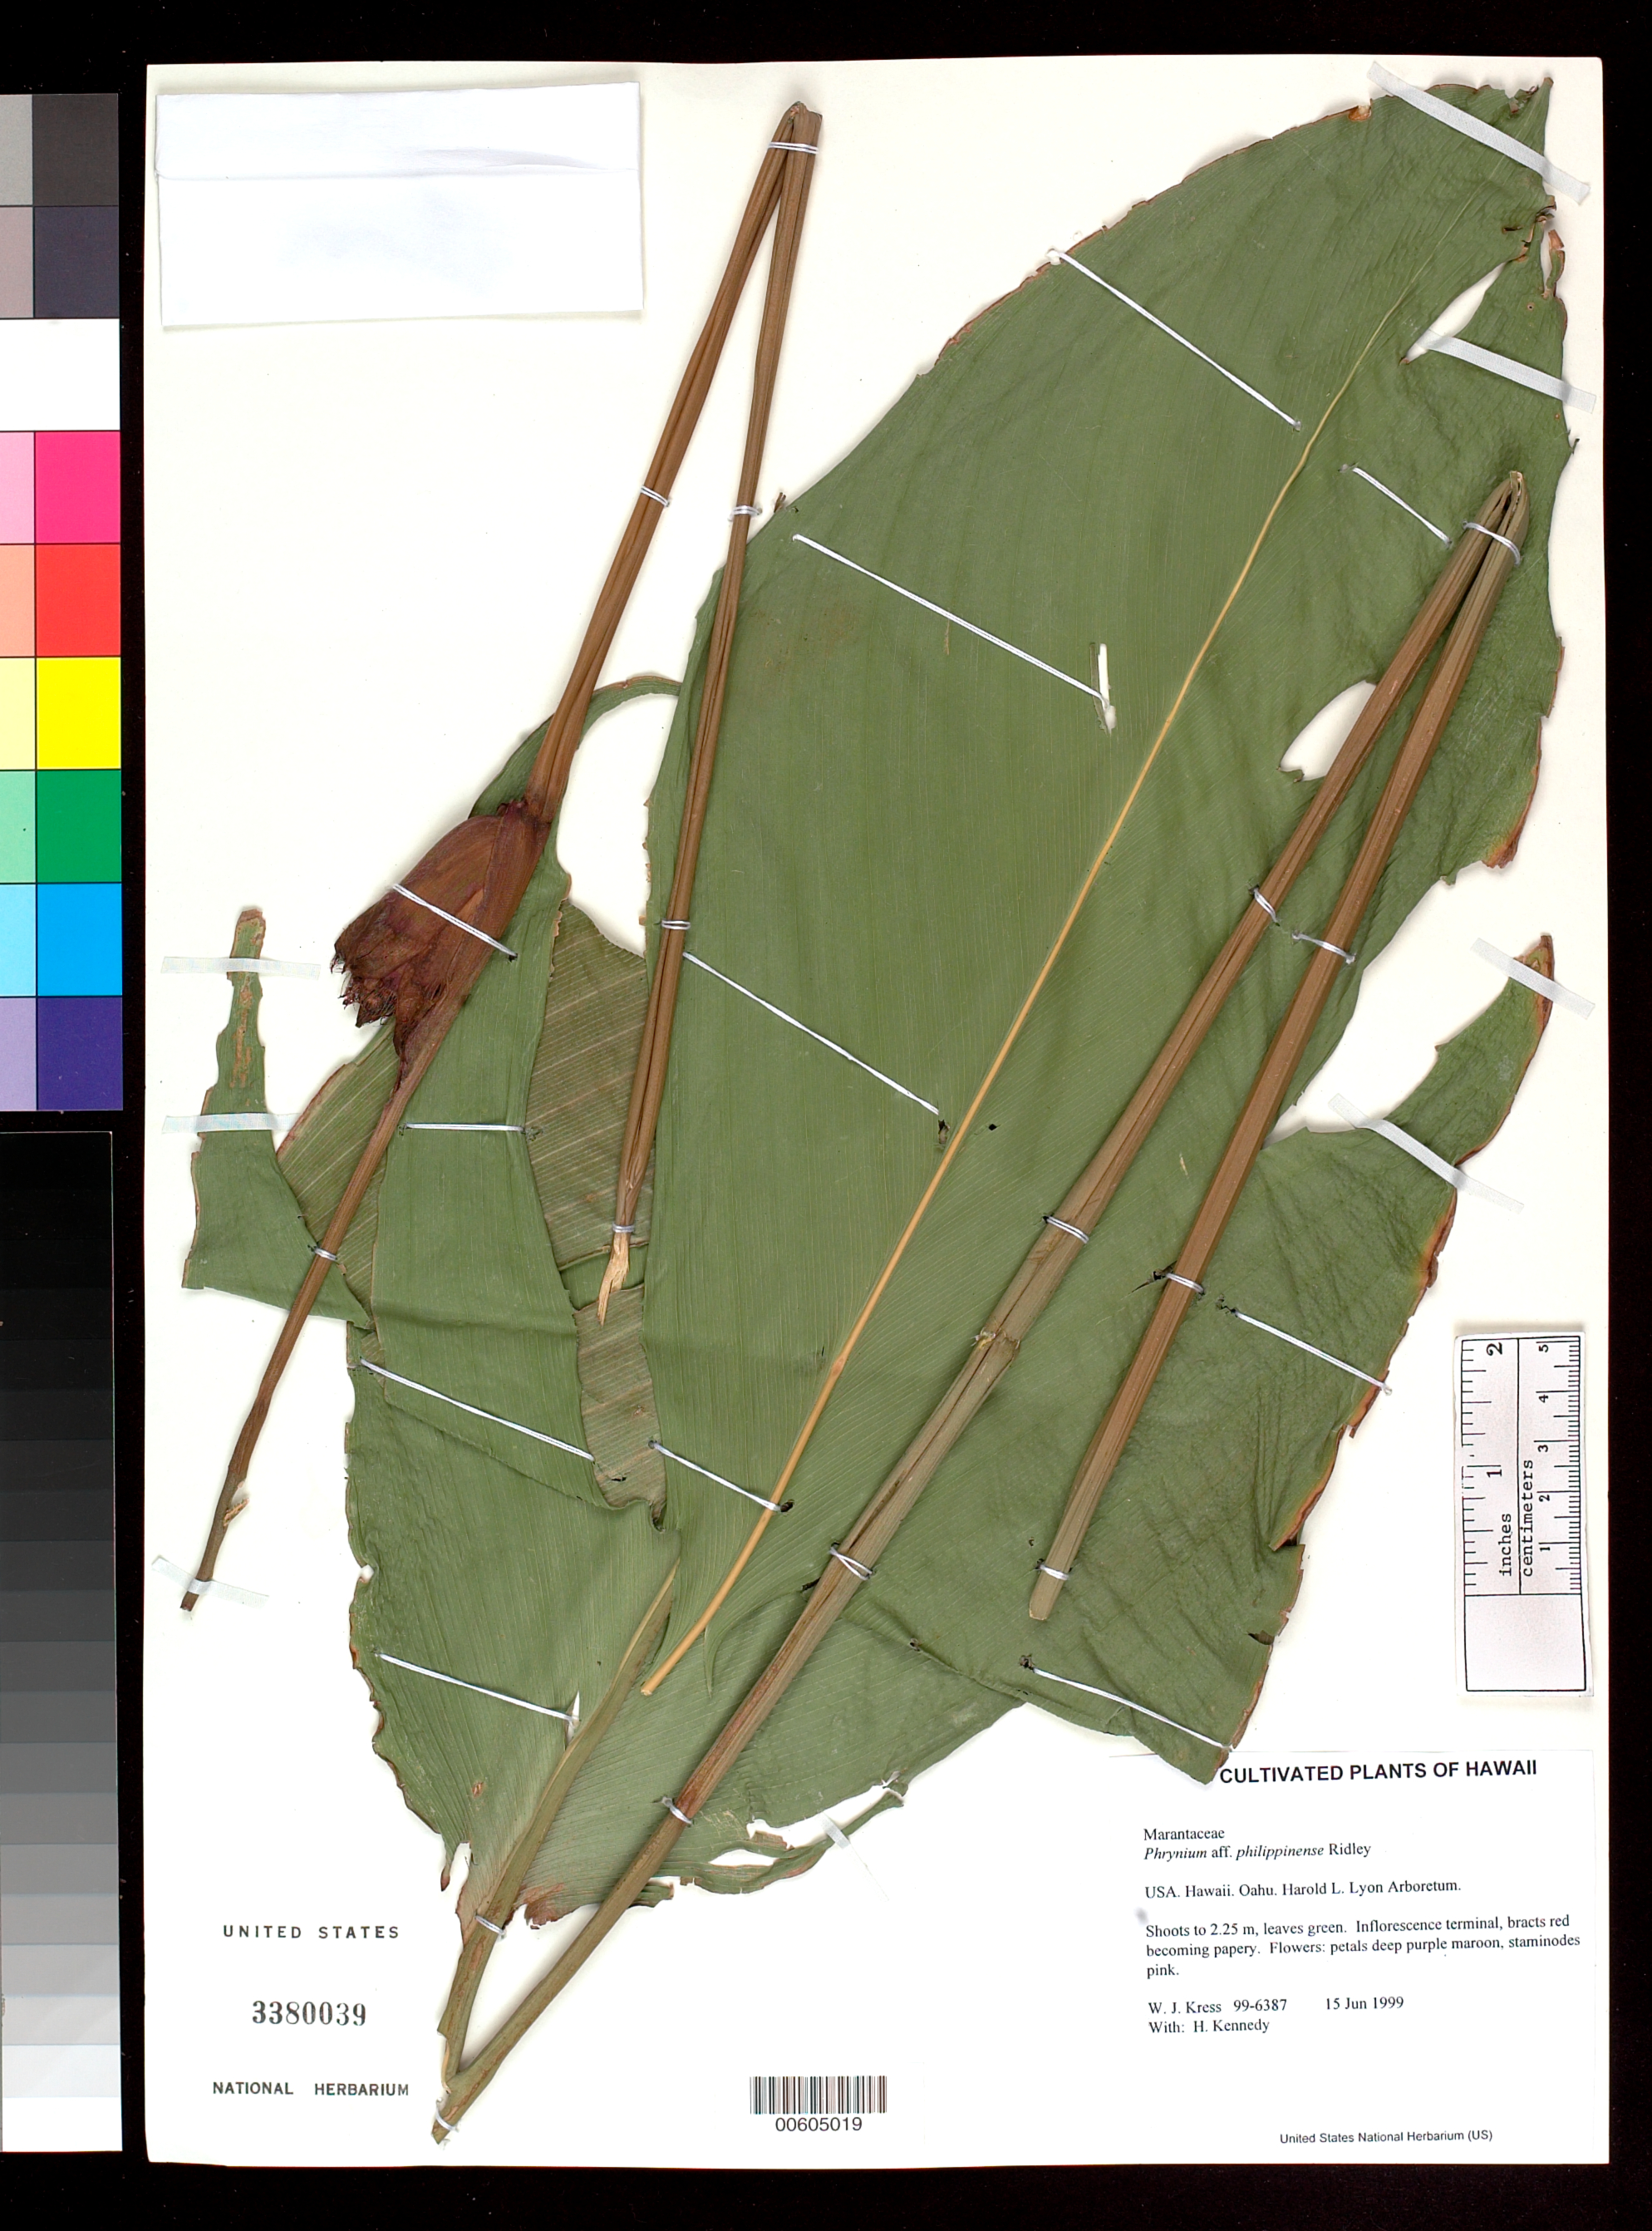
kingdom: Plantae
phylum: Tracheophyta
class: Liliopsida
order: Zingiberales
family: Marantaceae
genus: Phrynium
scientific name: Phrynium imbricatum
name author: Roxb.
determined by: Kress, W. J., (US), Smithsonian Institution - National Museum of Natural History (UNITED STATES)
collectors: W. J. Kress & H. Kennedy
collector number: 99-6387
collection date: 1999-06-15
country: United States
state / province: Hawaii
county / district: Honolulu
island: Oahu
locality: Harold L. Lyon Arboretum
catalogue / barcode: US 3380039